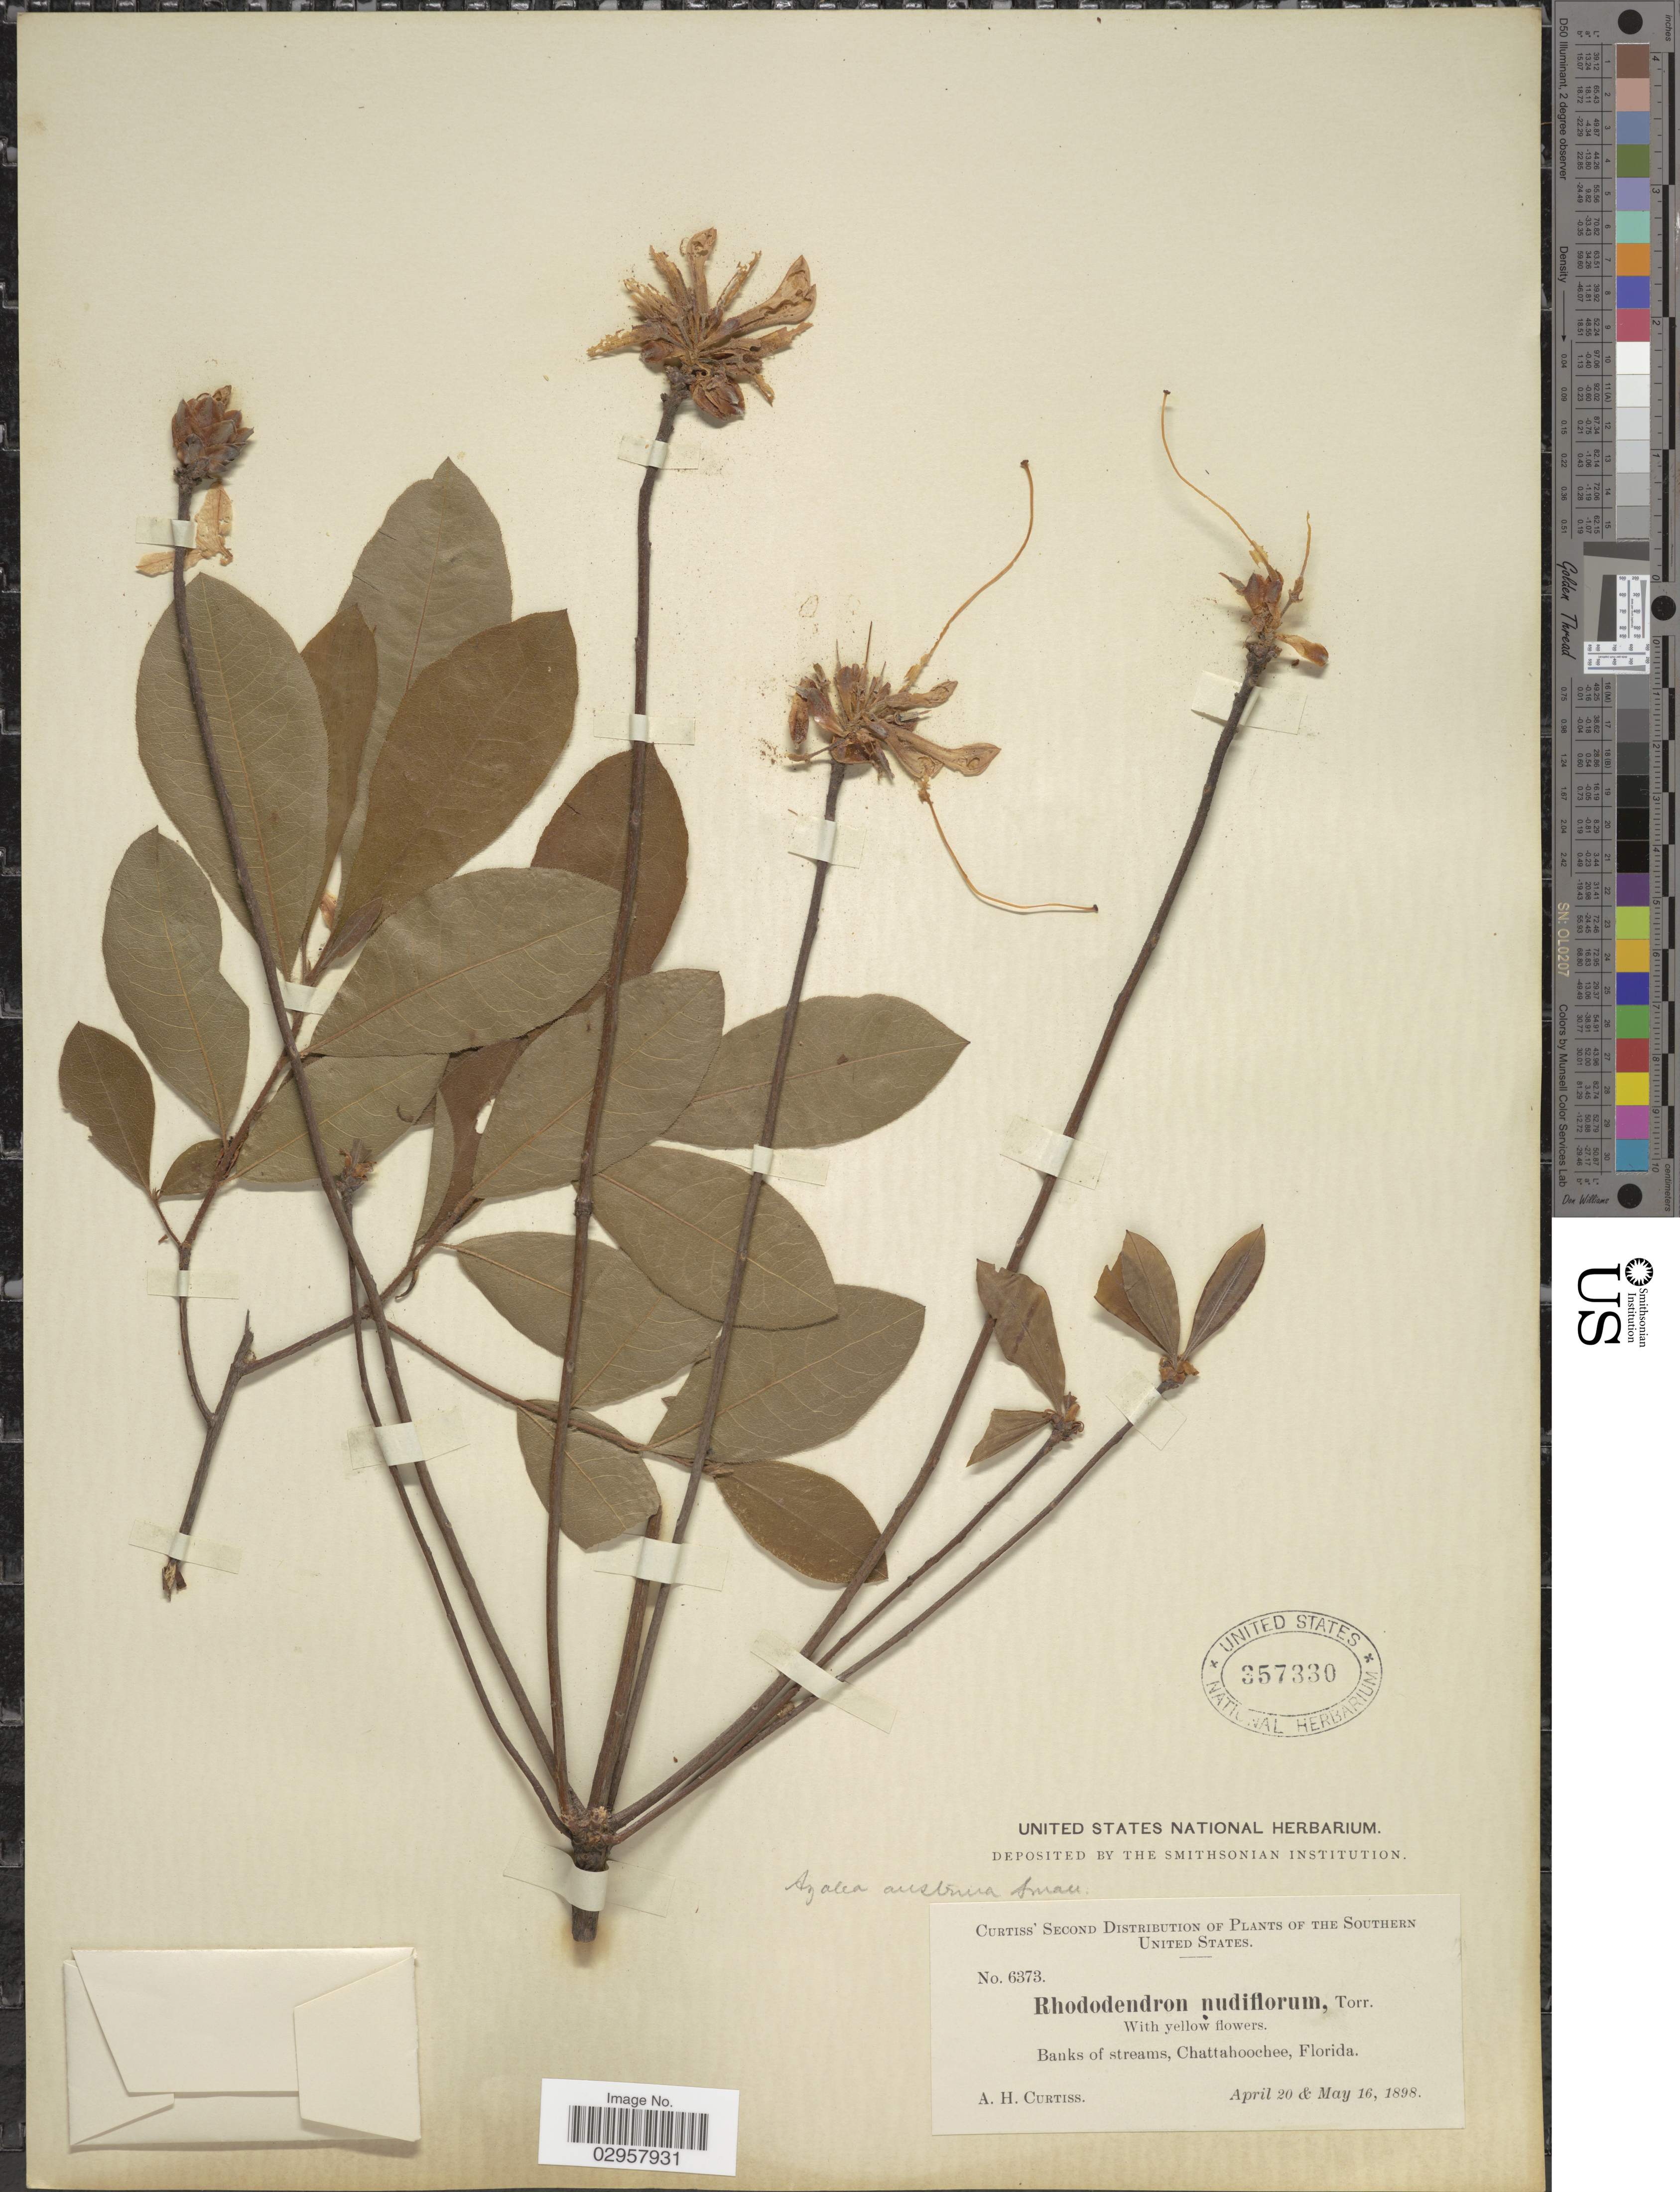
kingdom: Plantae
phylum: Tracheophyta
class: Magnoliopsida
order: Ericales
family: Ericaceae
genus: Rhododendron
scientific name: Rhododendron atlanticum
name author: (Ashe) Rehder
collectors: A. H. Curtiss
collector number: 6373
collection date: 1898-04-20/1898-05-16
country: United States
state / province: Florida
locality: Southern United States. Banks of streams, Chattahoochee.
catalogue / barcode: US 357330